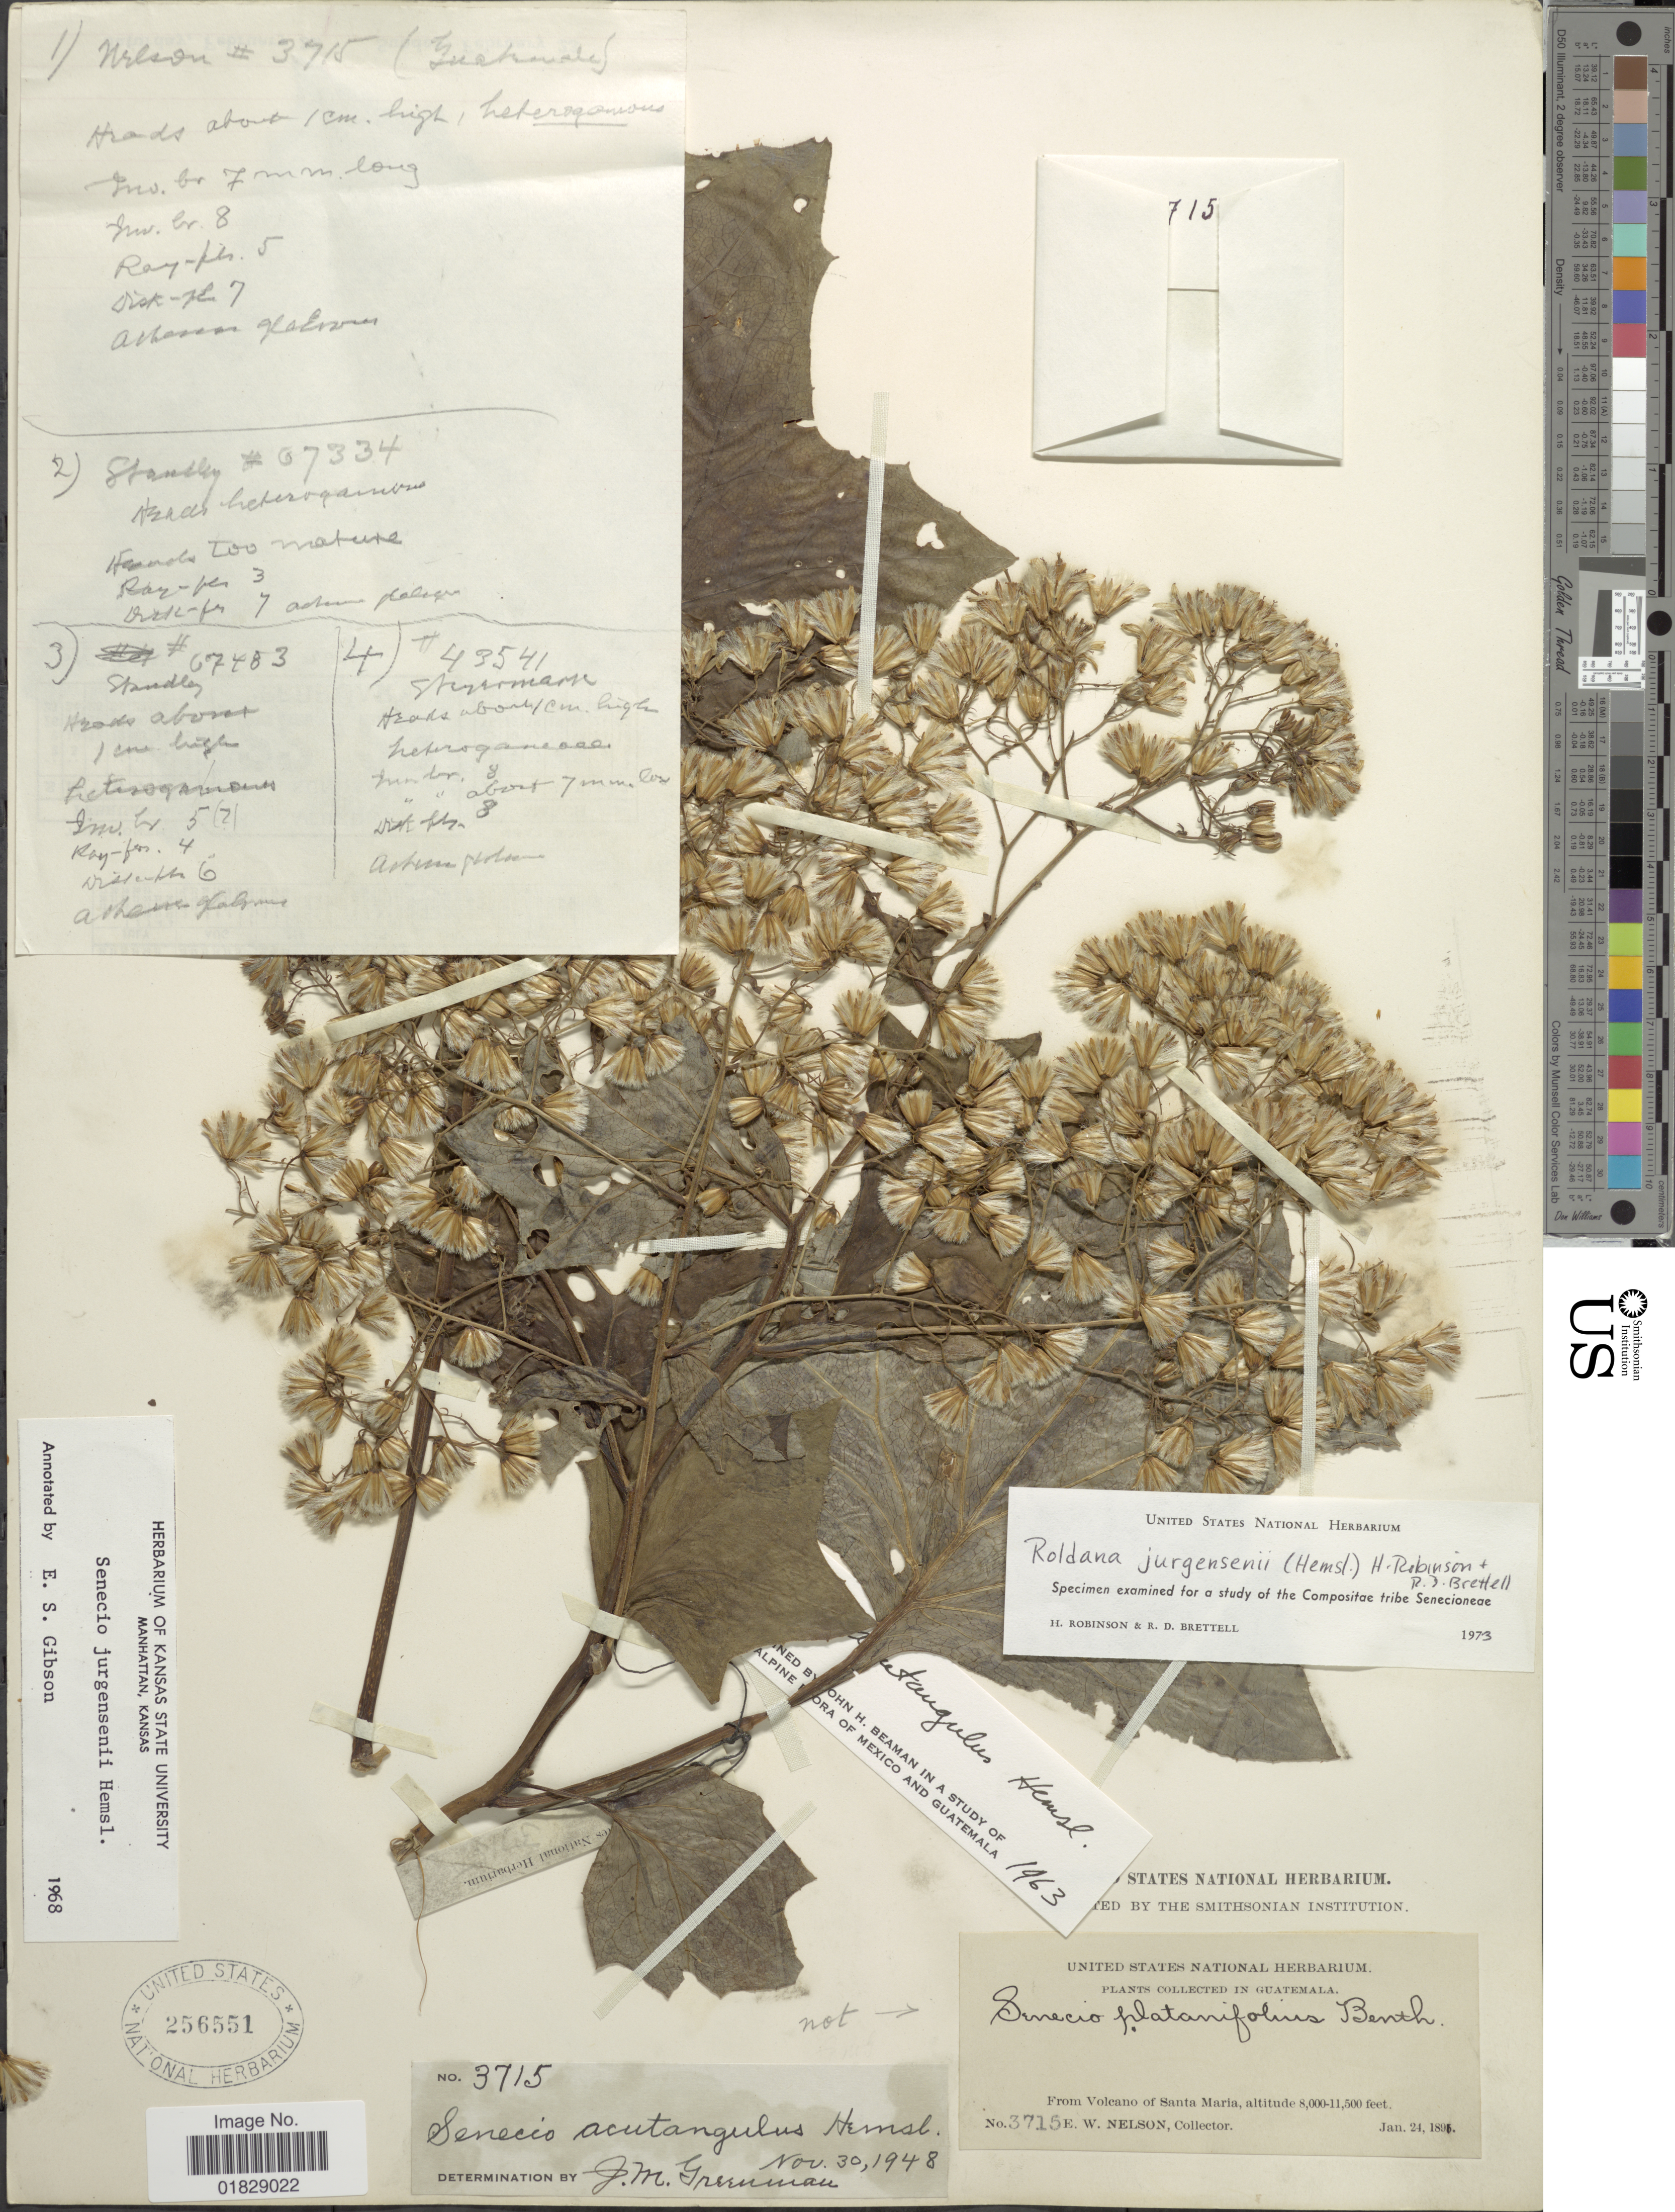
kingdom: Plantae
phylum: Tracheophyta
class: Magnoliopsida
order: Asterales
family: Asteraceae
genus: Roldana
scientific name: Roldana jurgensenii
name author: (Hemsl.) H. Rob. & Brettell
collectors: E. W. Nelson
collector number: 3715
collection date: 1895-01-24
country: Guatemala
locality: From Volcano of Santa Maria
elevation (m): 2438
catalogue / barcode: US 256551